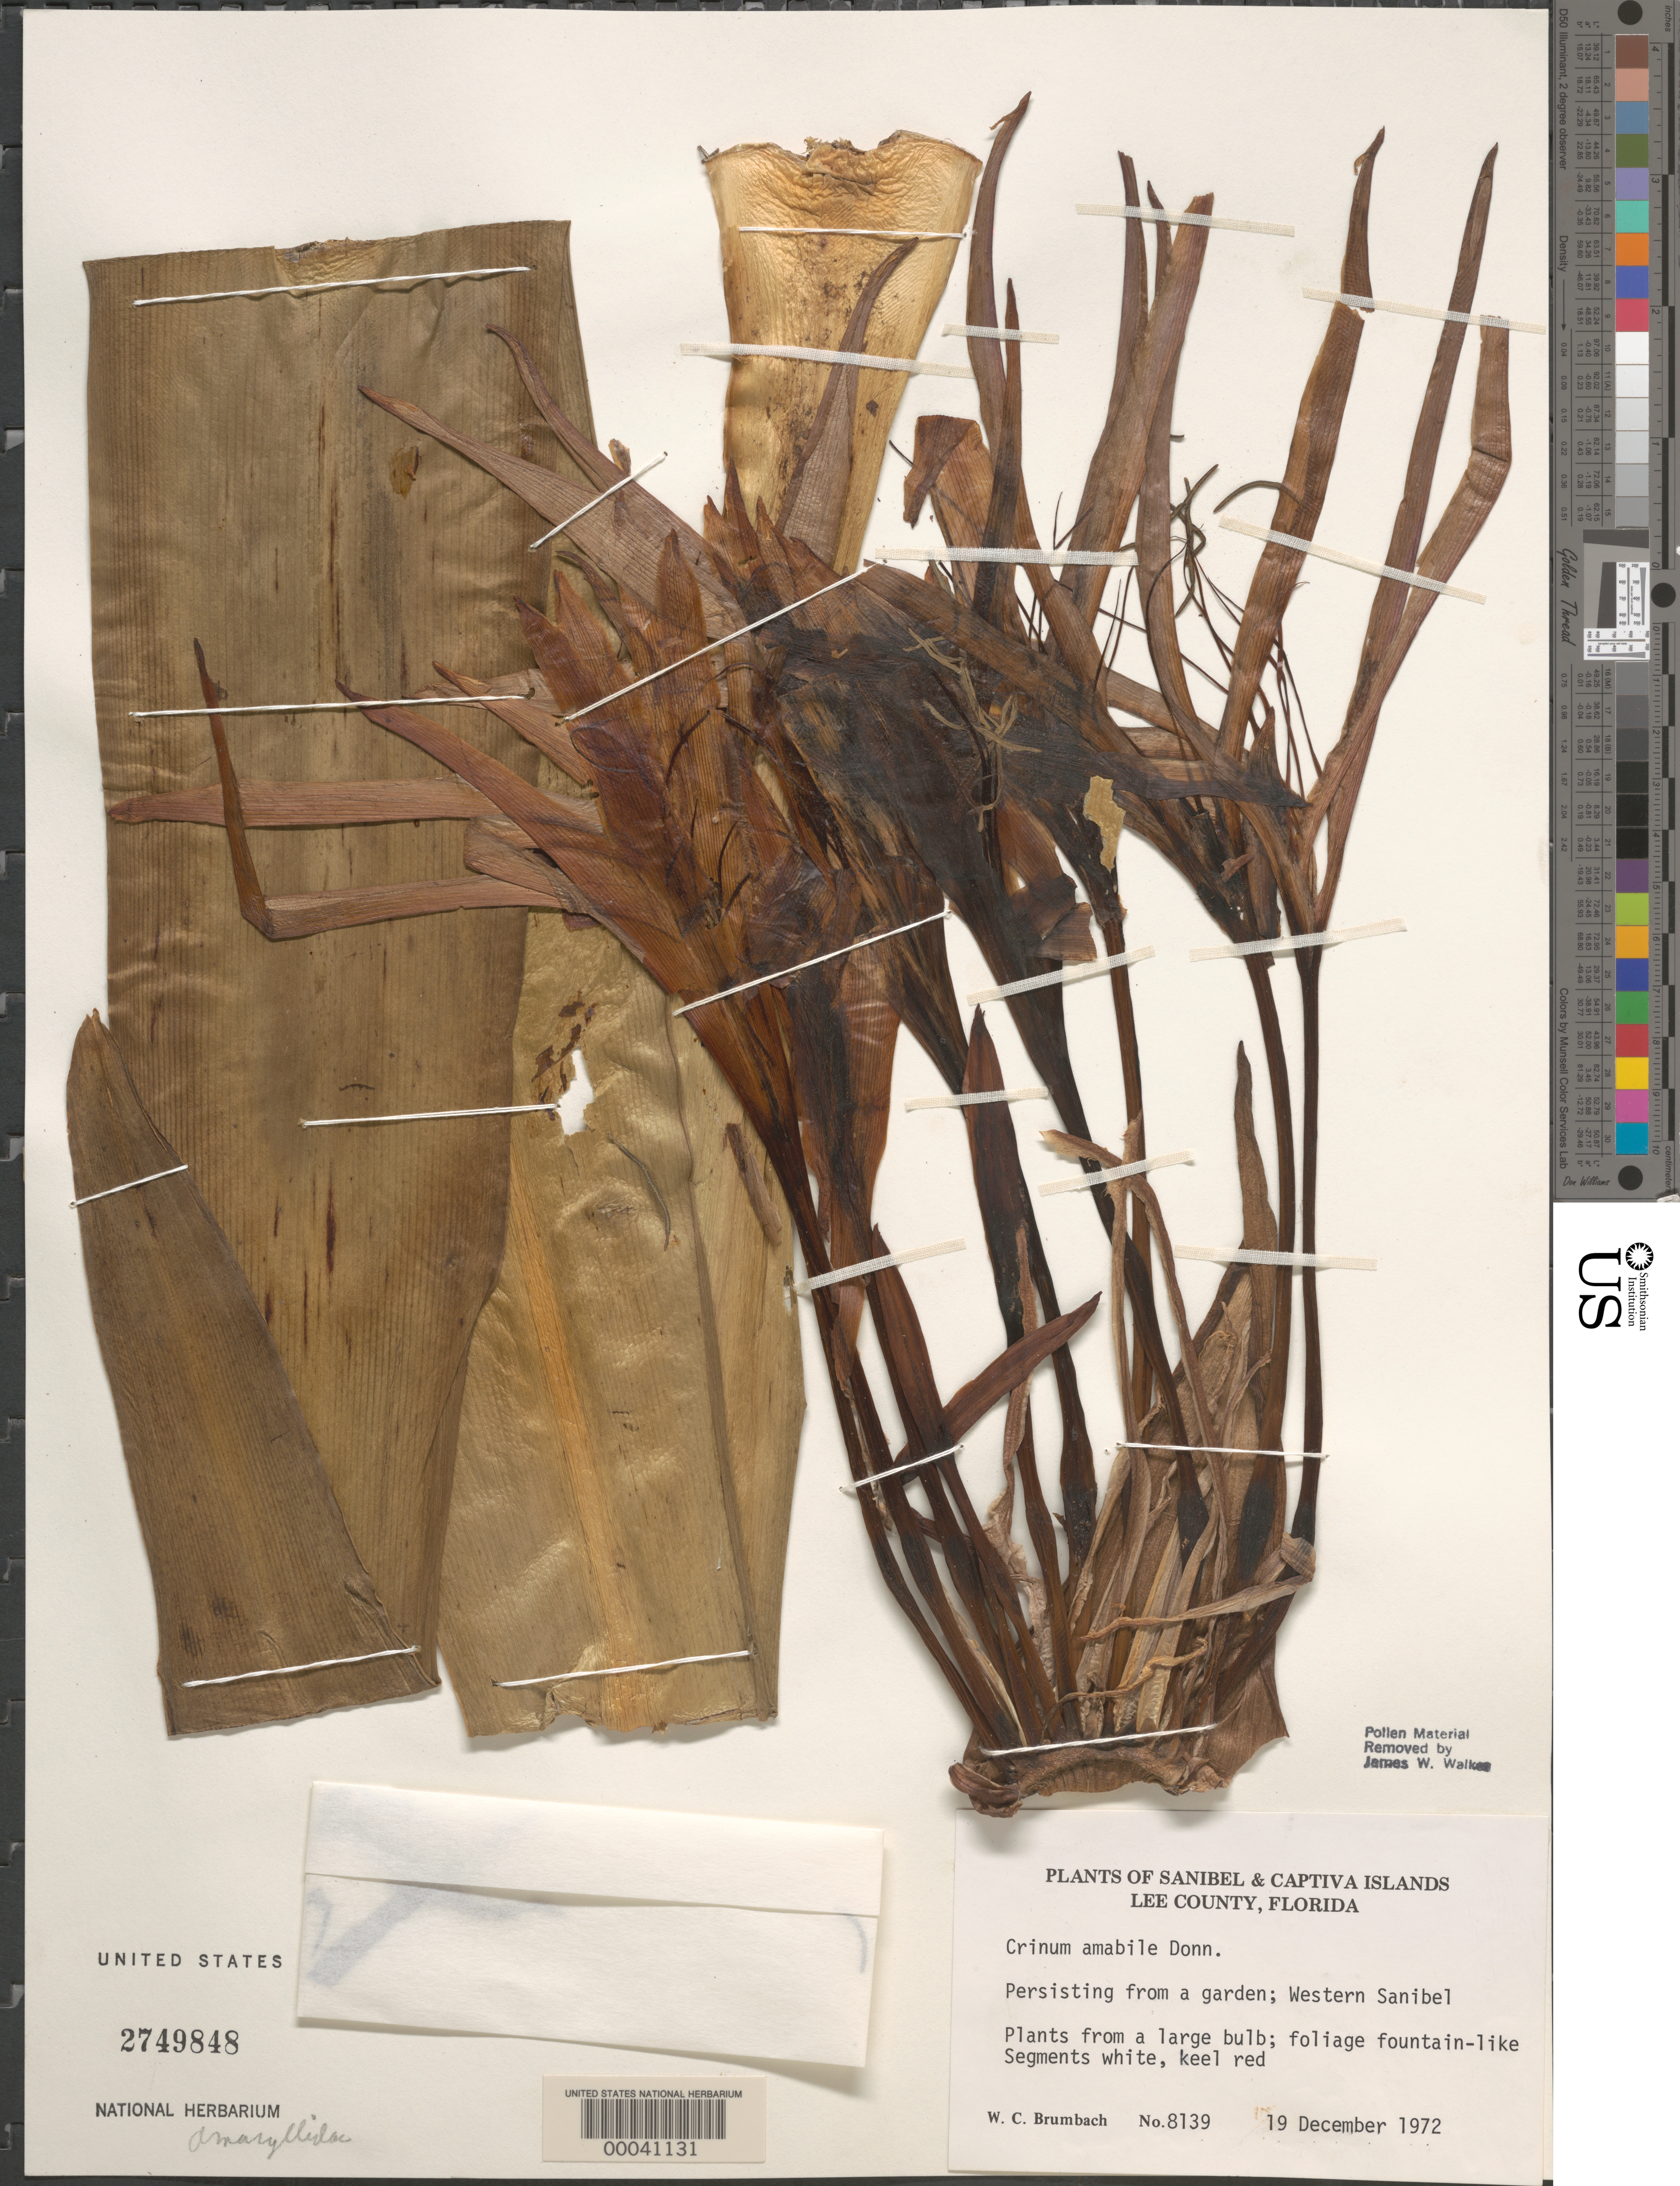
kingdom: Plantae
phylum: Tracheophyta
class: Liliopsida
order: Asparagales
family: Amaryllidaceae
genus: Crinum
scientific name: Crinum x amabile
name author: Donn ex Ker Gawl.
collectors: W. C. Brumbach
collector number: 8139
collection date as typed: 19 Dec 1972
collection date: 1972-12-19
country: United States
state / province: Florida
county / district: Lee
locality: Western sanibel island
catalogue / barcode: US 2749848